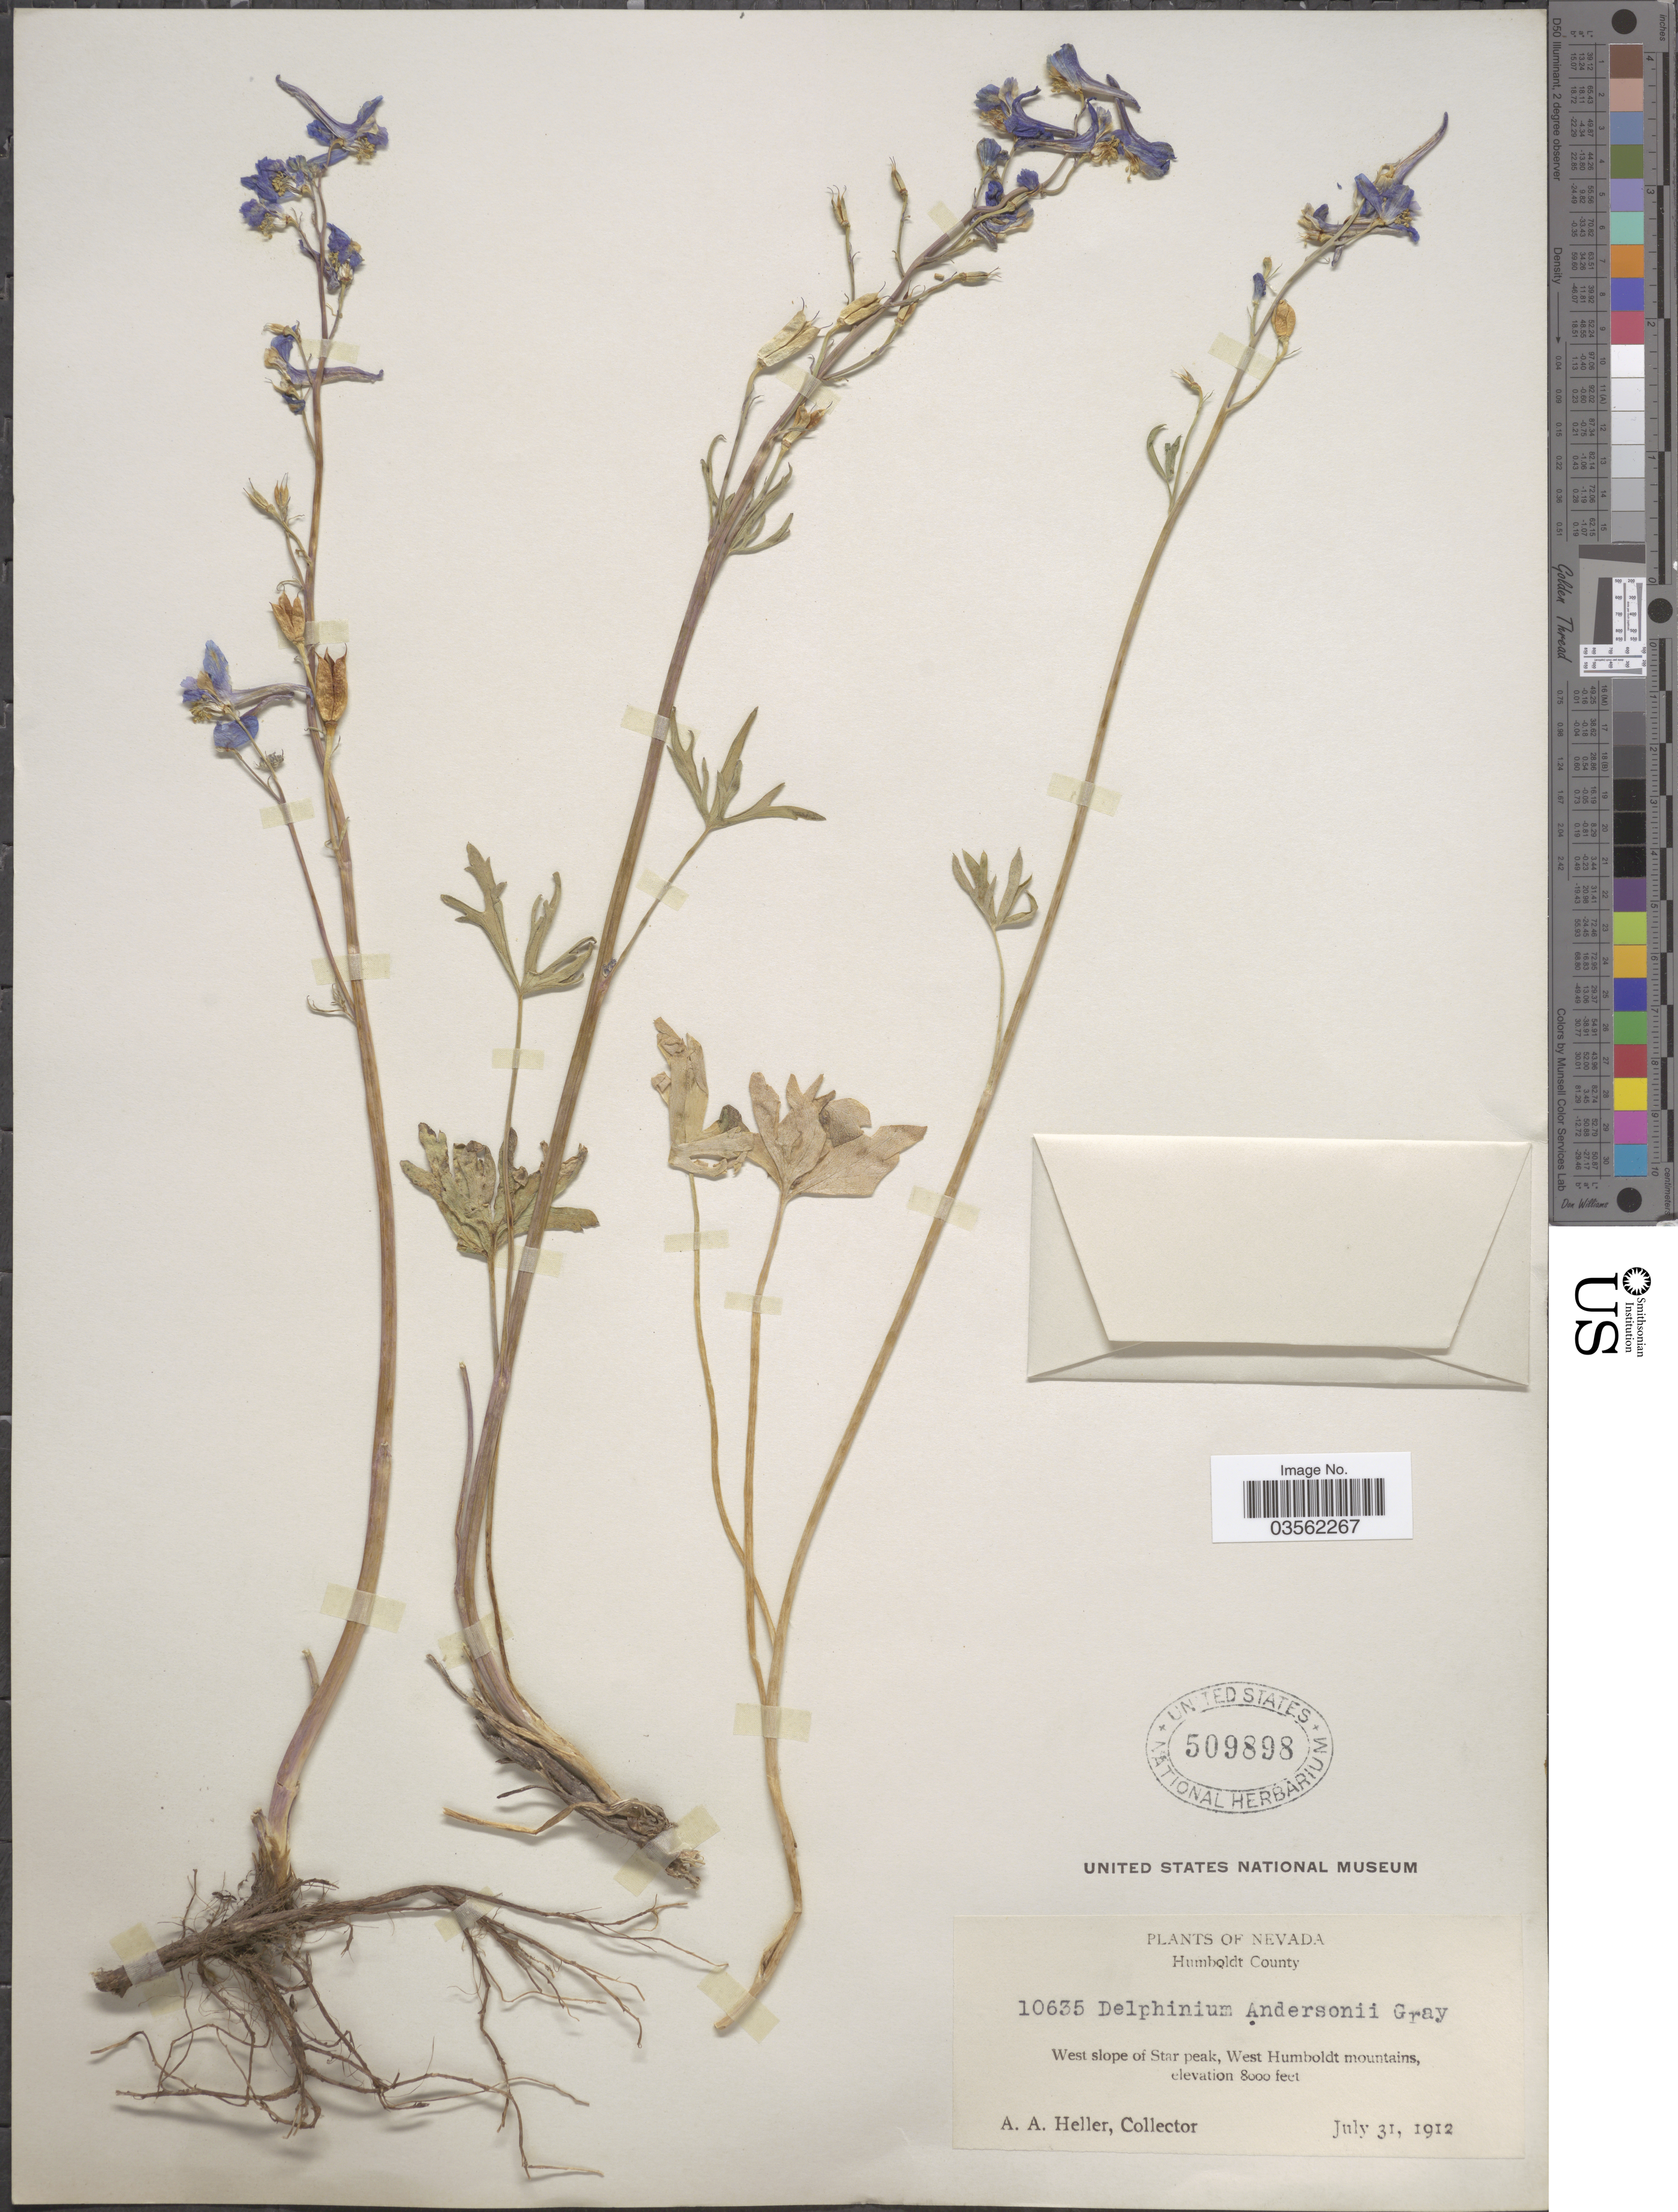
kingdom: Plantae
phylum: Tracheophyta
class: Magnoliopsida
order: Ranunculales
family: Ranunculaceae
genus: Delphinium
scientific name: Delphinium andersonii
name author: A. Gray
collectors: A. A. Heller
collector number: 10635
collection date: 1912-07-31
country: United States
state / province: Nevada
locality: Humboldt County. West slope of Star peak, West Humboldt mountains.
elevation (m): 2438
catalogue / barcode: US 509898